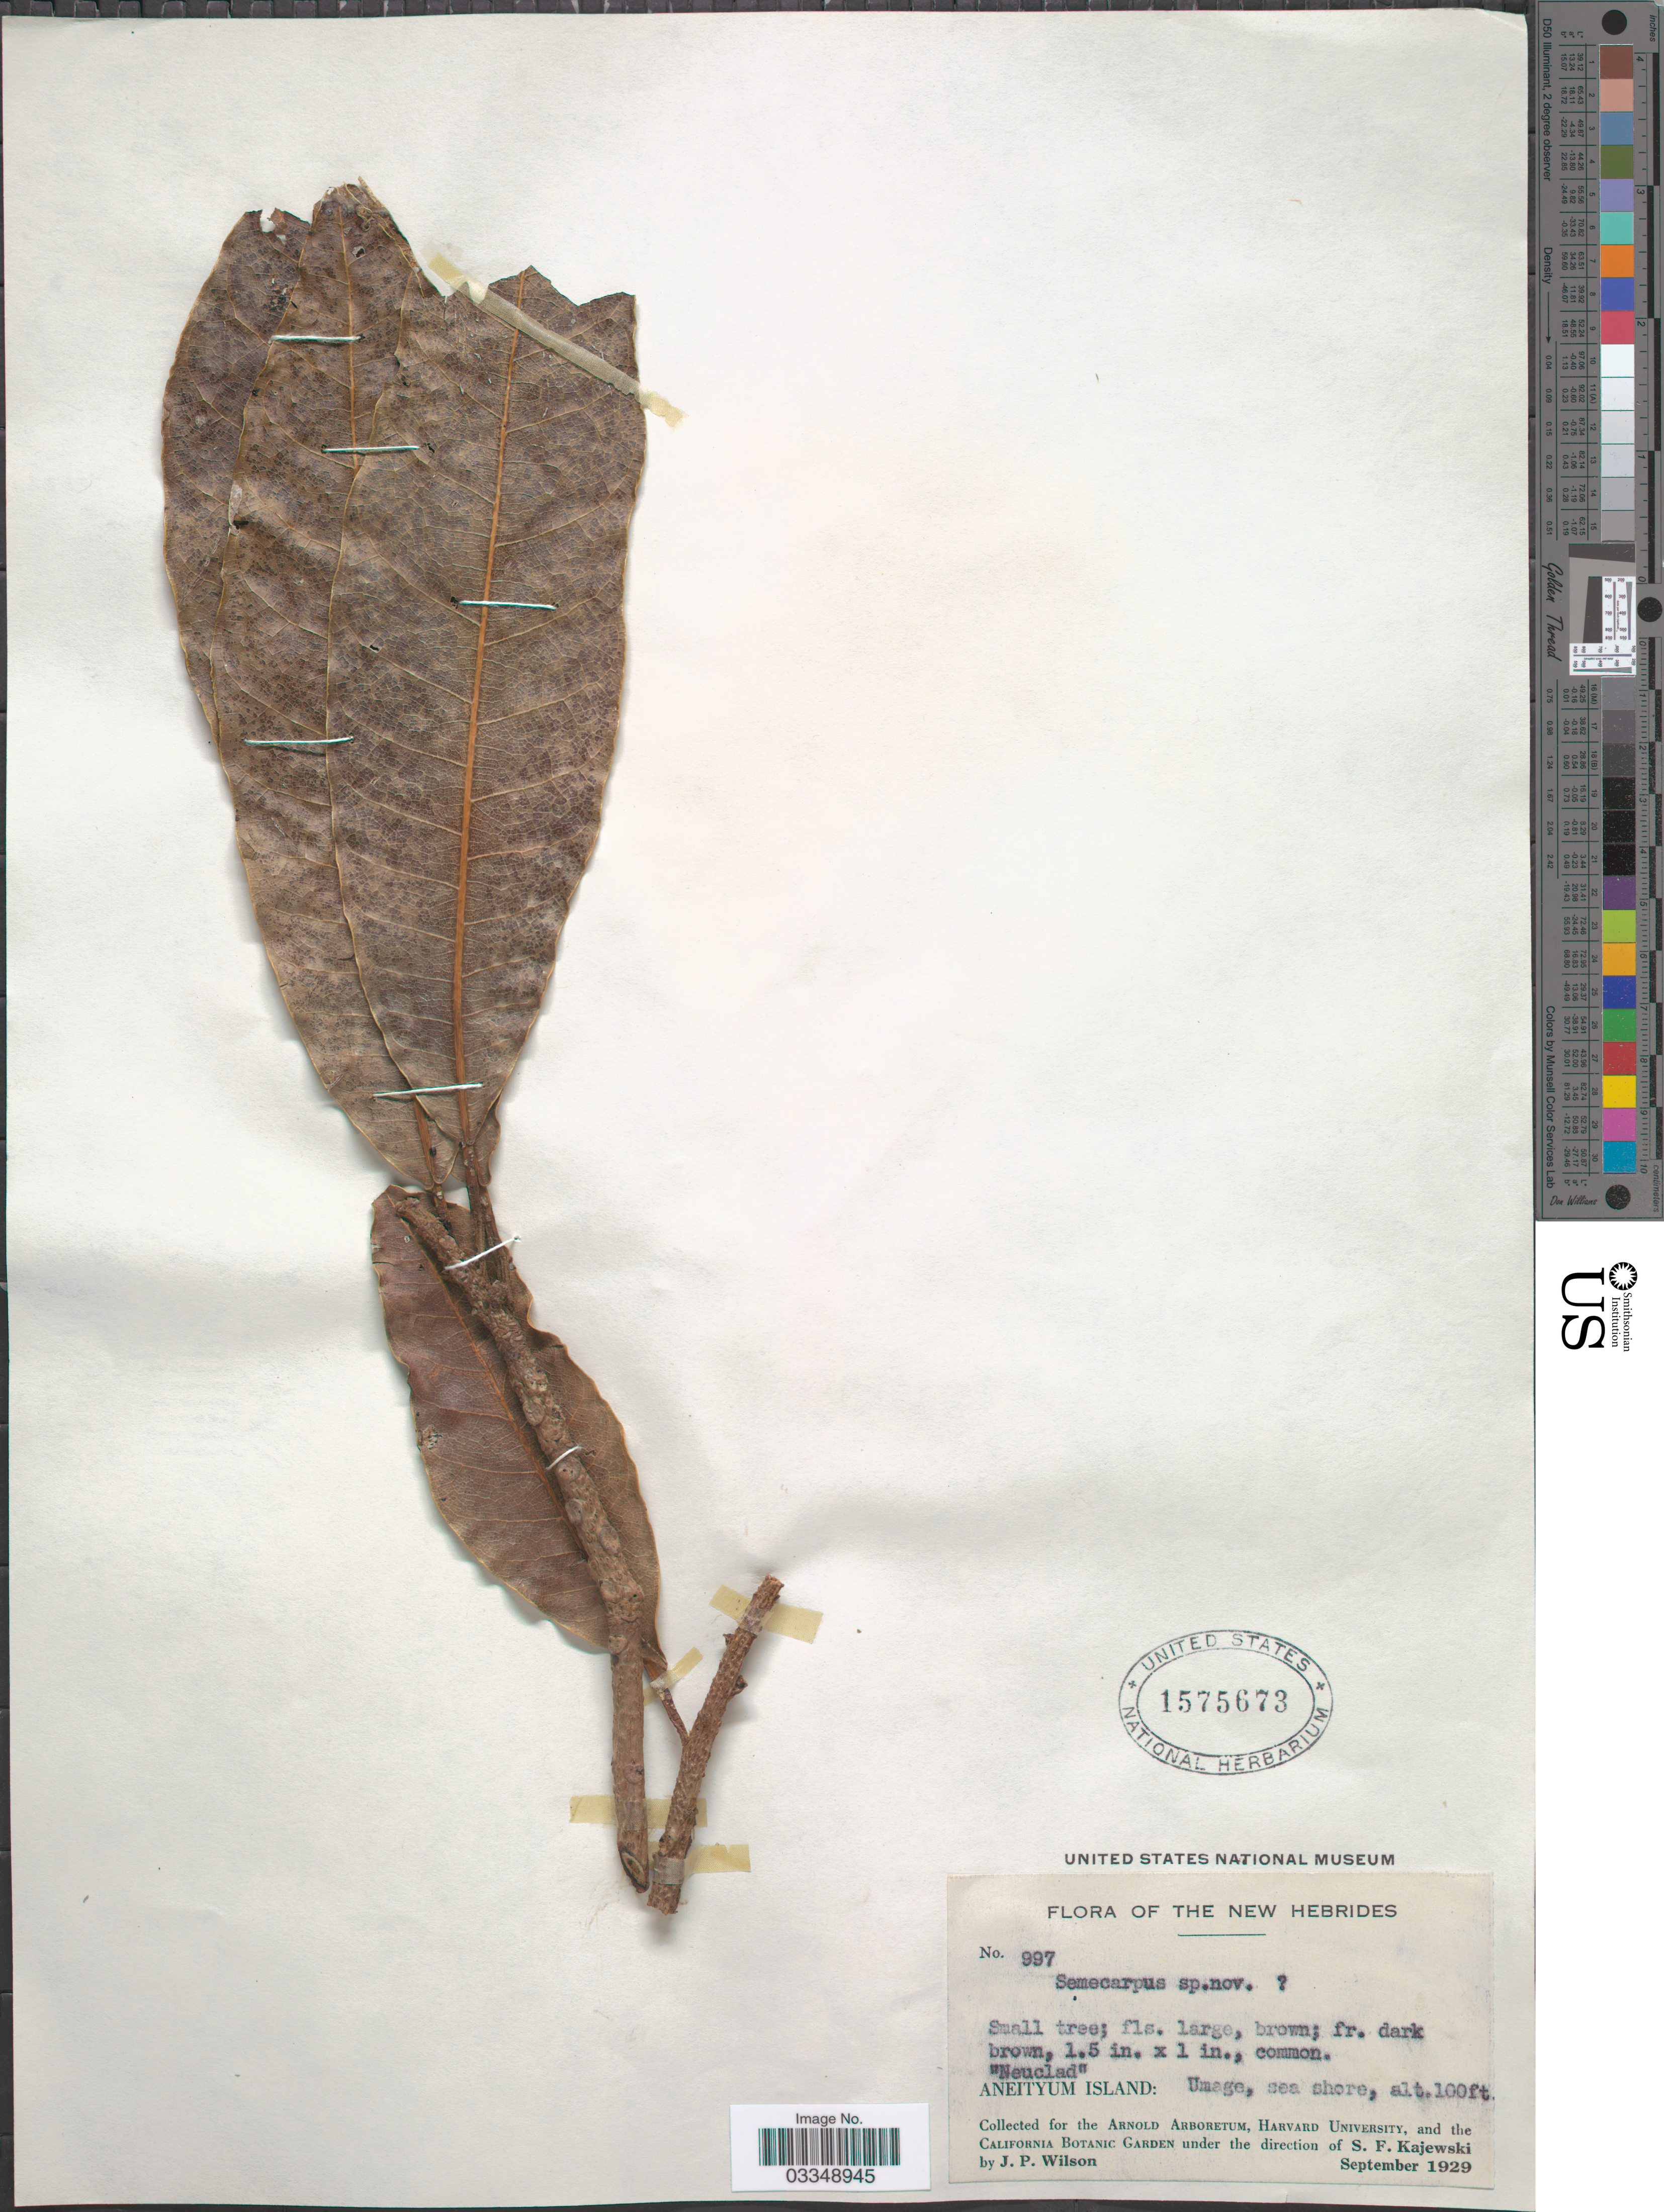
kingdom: Plantae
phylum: Tracheophyta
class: Magnoliopsida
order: Sapindales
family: Anacardiaceae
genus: Semecarpus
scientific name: Semecarpus sp.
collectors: J. P. Wilson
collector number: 997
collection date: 1929-09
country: Vanuatu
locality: The New Hebrides. Aneityum Island: Umage, sea shore.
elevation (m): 30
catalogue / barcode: US 1575673